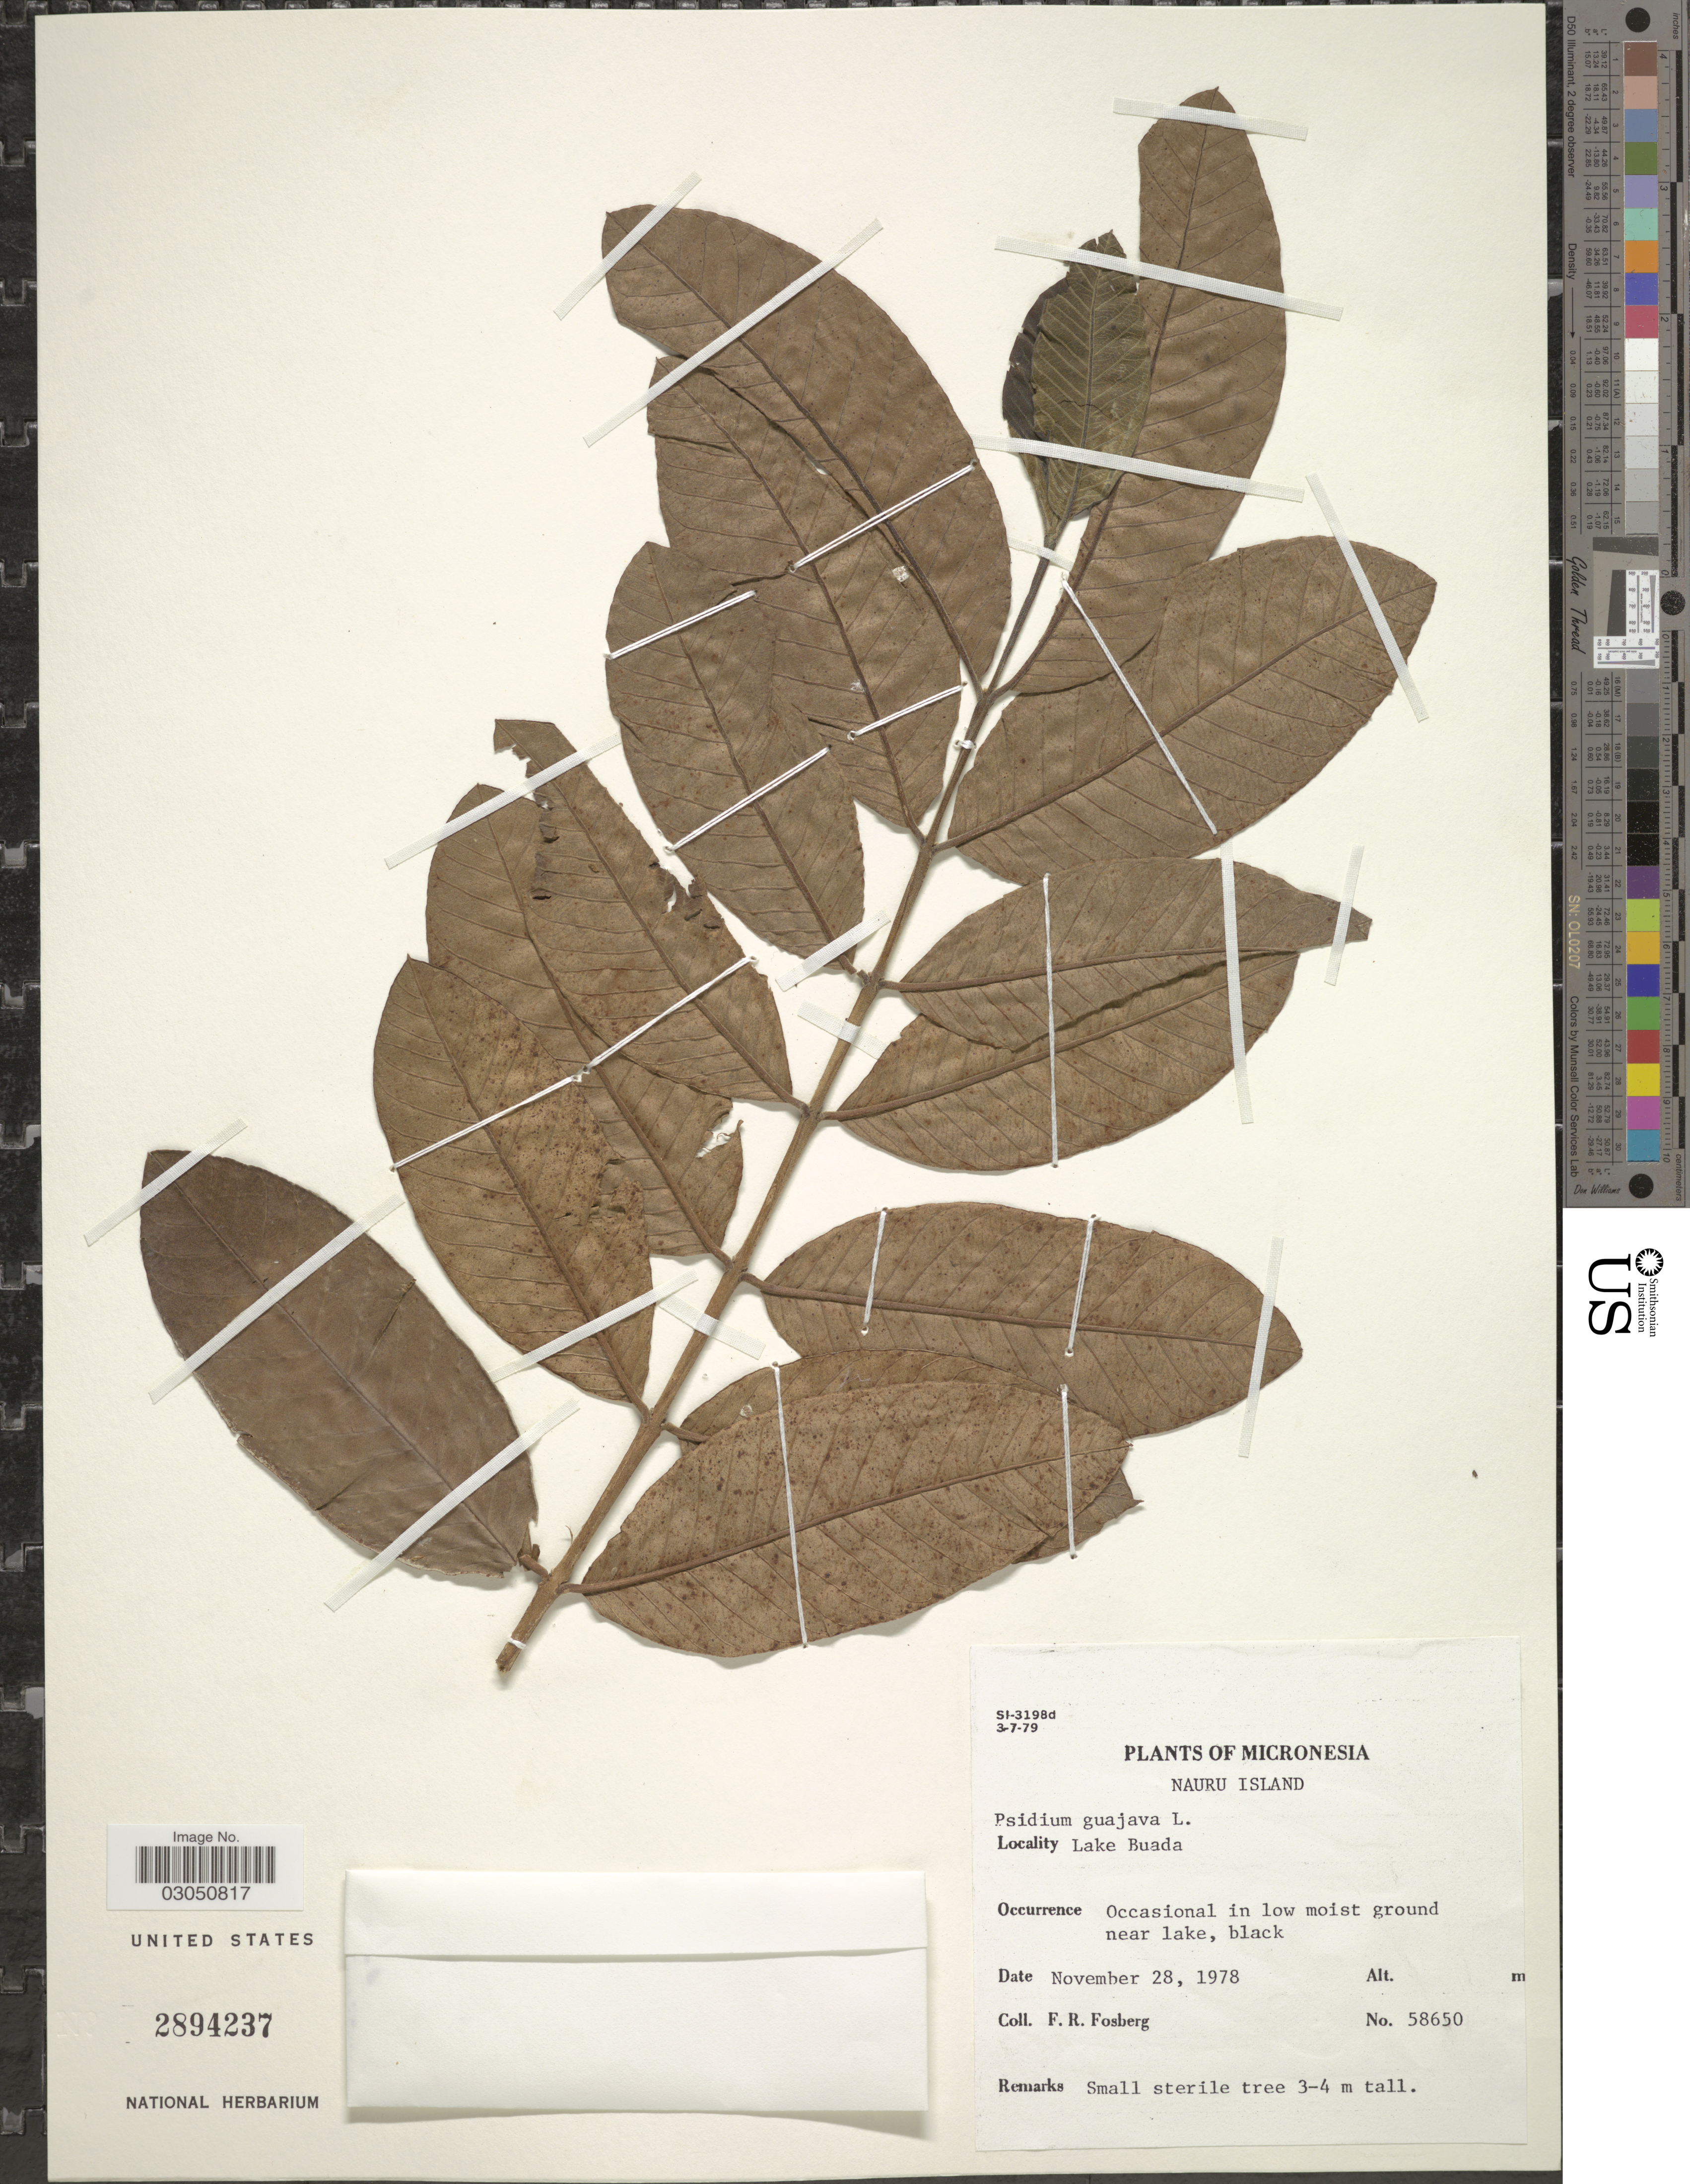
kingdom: Plantae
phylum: Tracheophyta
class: Magnoliopsida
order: Myrtales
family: Myrtaceae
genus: Psidium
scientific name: Psidium guajava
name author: L.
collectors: F. R. Fosberg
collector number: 58650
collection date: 1978-11-28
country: Nauru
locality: Micronesia. Nauru Island. Lake Buada.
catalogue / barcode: US 2894237